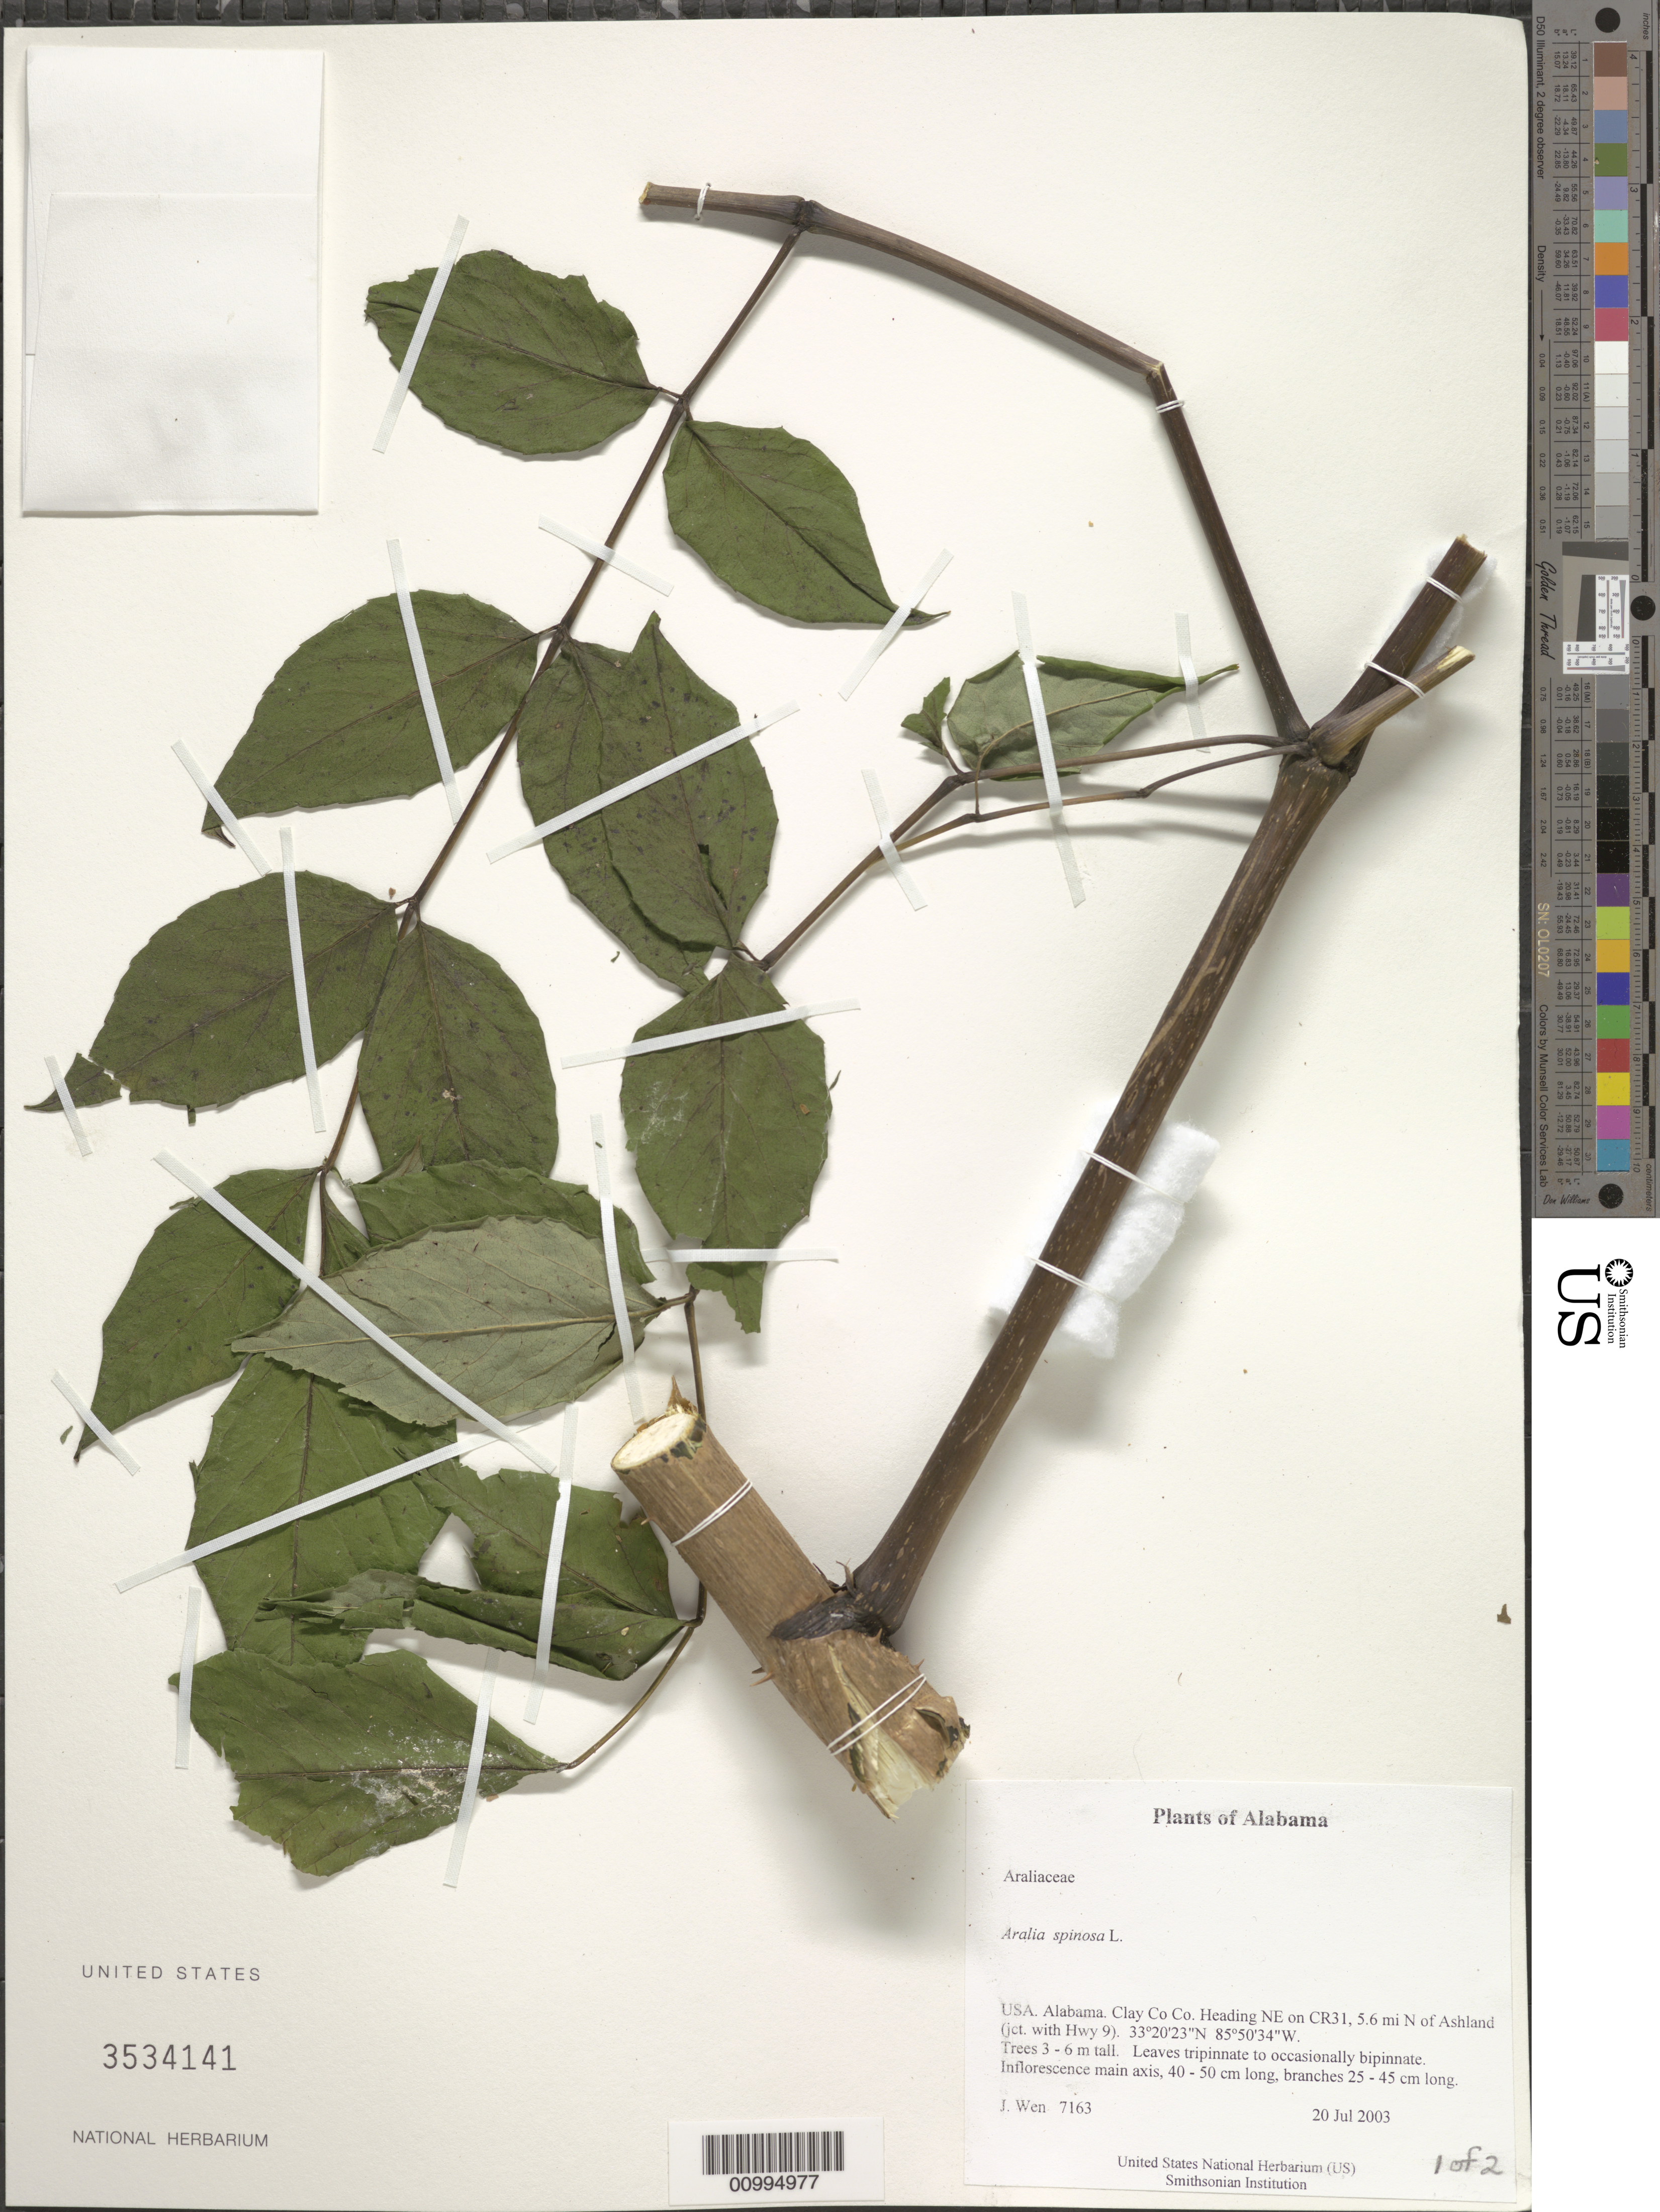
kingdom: Plantae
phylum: Tracheophyta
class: Magnoliopsida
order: Apiales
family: Araliaceae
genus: Aralia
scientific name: Aralia spinosa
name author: L.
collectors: J. Wen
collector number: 7163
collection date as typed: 20 Jul 2003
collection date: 2003-07-20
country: United States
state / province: Alabama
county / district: Clay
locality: Heading NE on CR31, 5.6 mi N of Ashland (jct. with Hwy 9)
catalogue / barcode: US 3534141